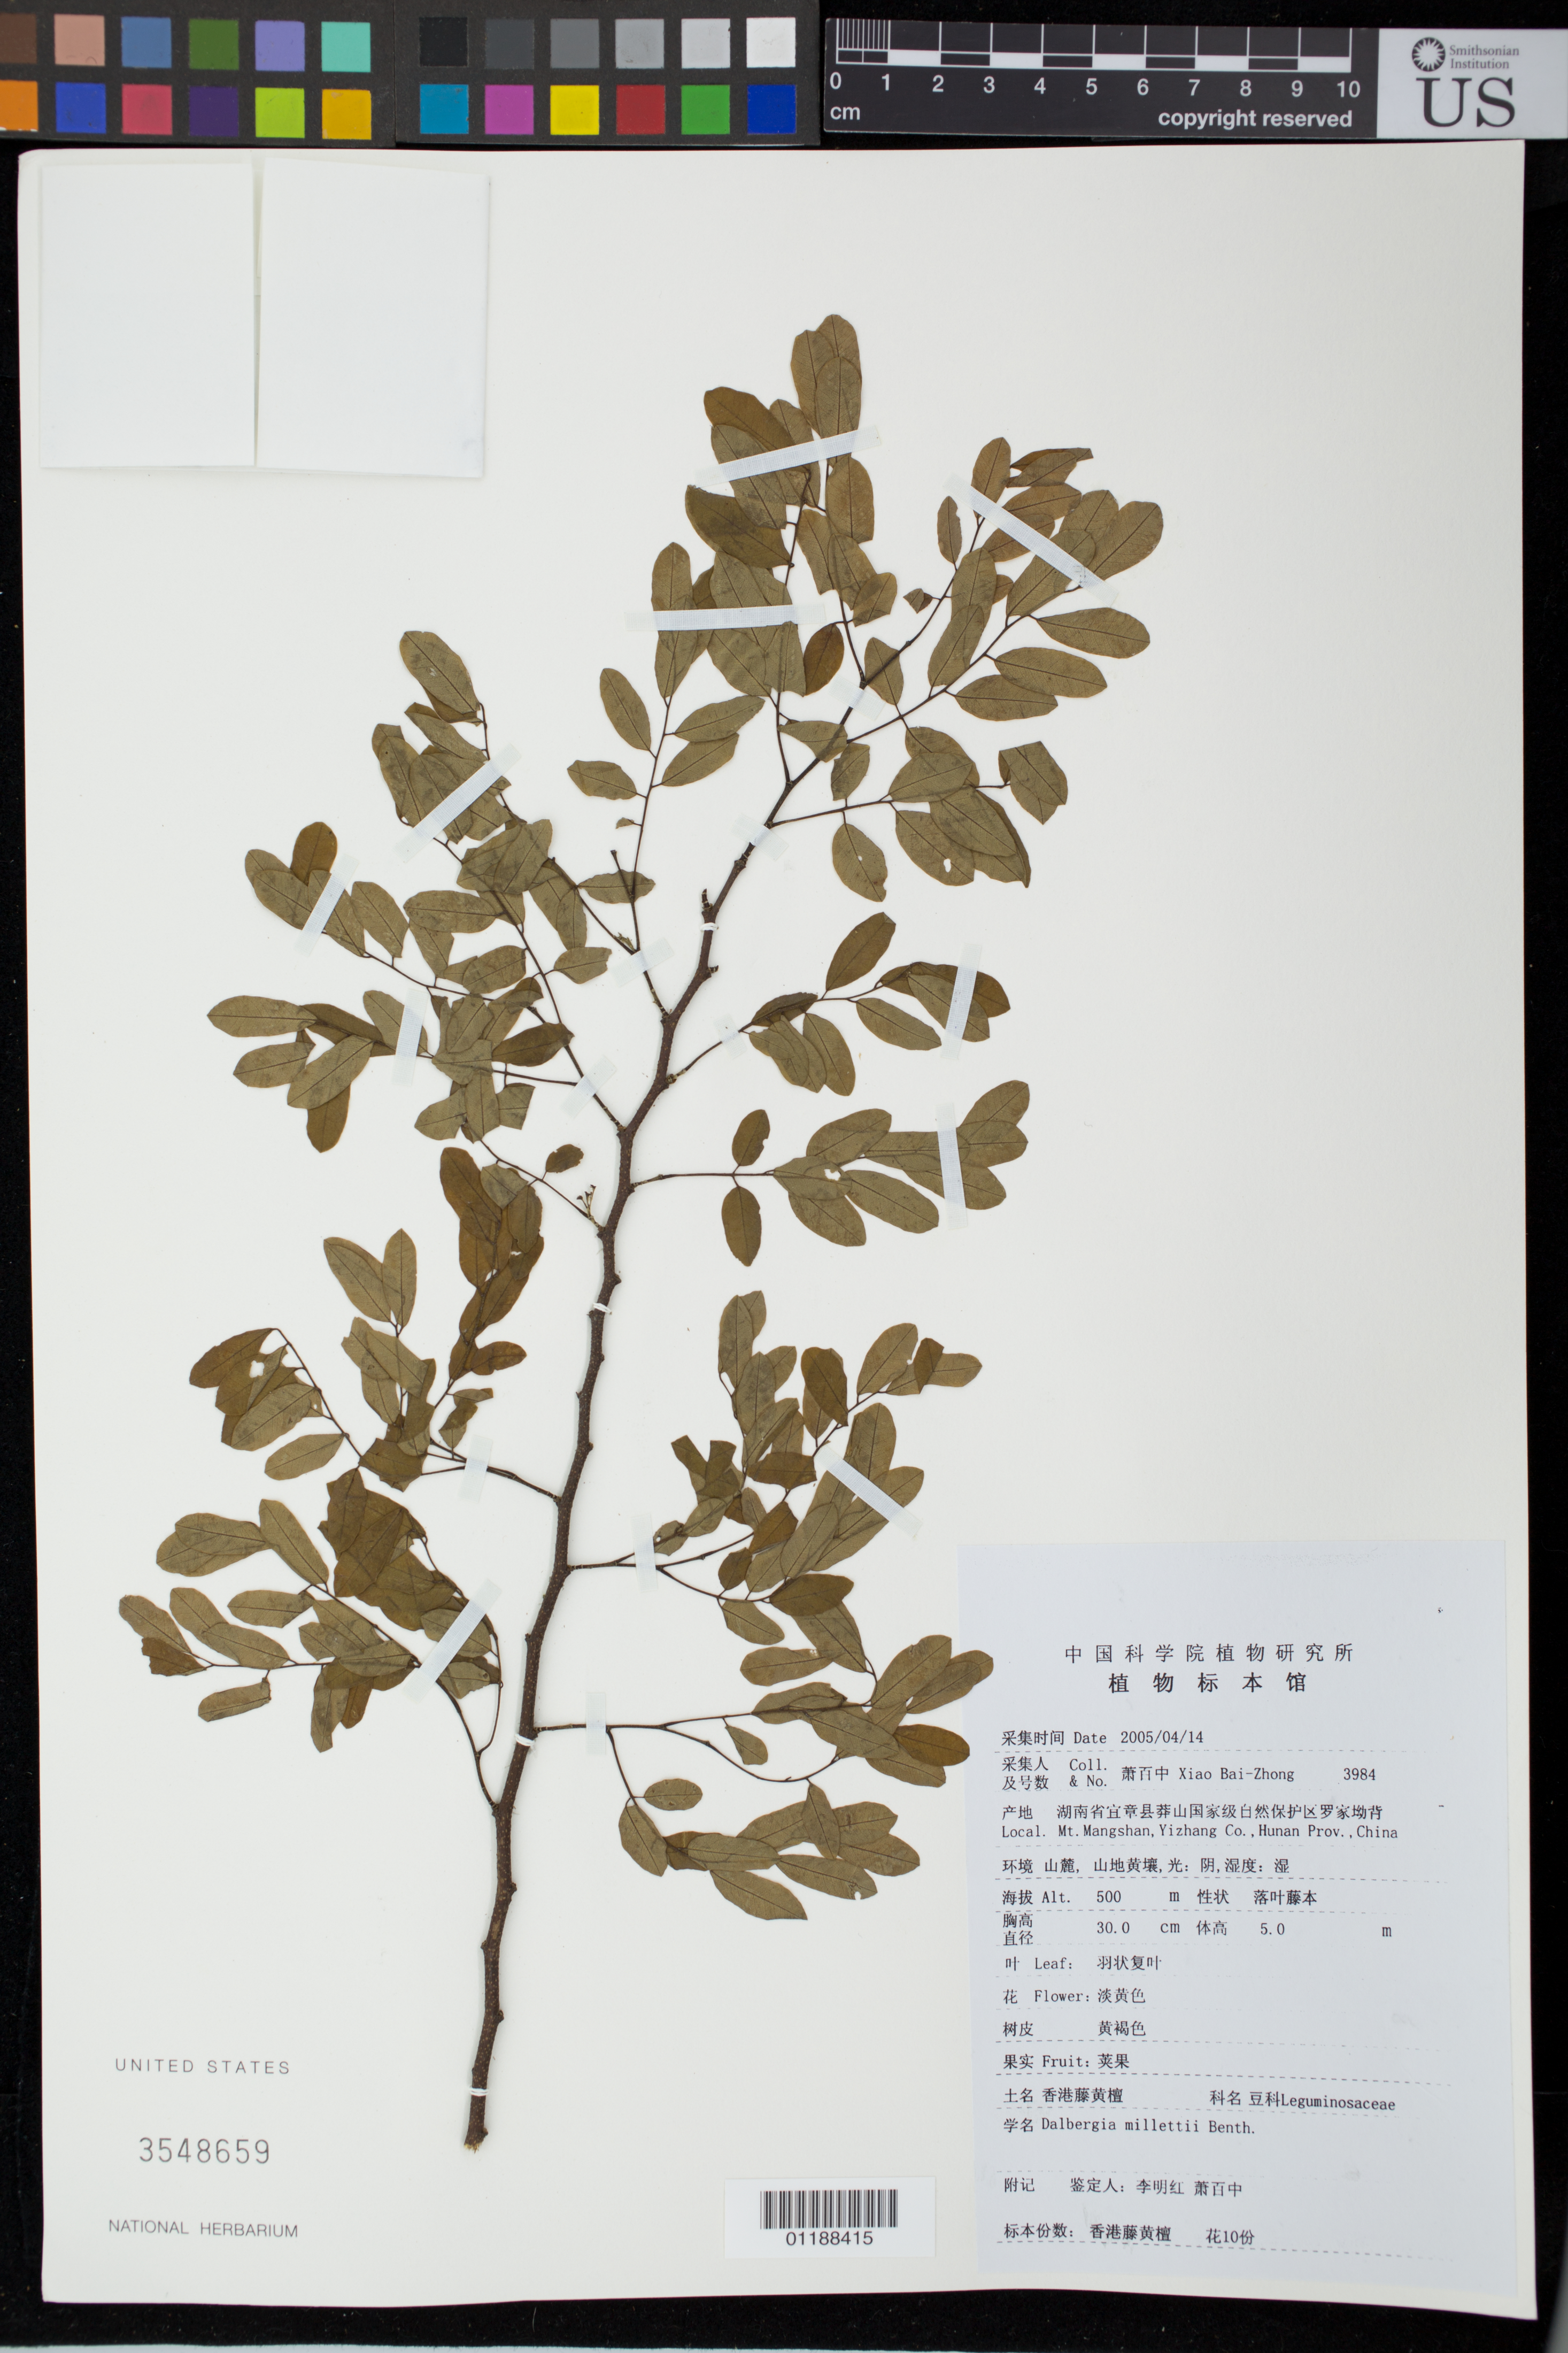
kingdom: Plantae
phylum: Tracheophyta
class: Magnoliopsida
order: Fabales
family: Fabaceae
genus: Dalbergia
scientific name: Dalbergia millettii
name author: Benth.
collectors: B. Z. Xiao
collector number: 3984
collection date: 2005-04-14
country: China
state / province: Hunan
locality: Mt. Mangshan, Yizhang Co.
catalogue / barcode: US 3548659